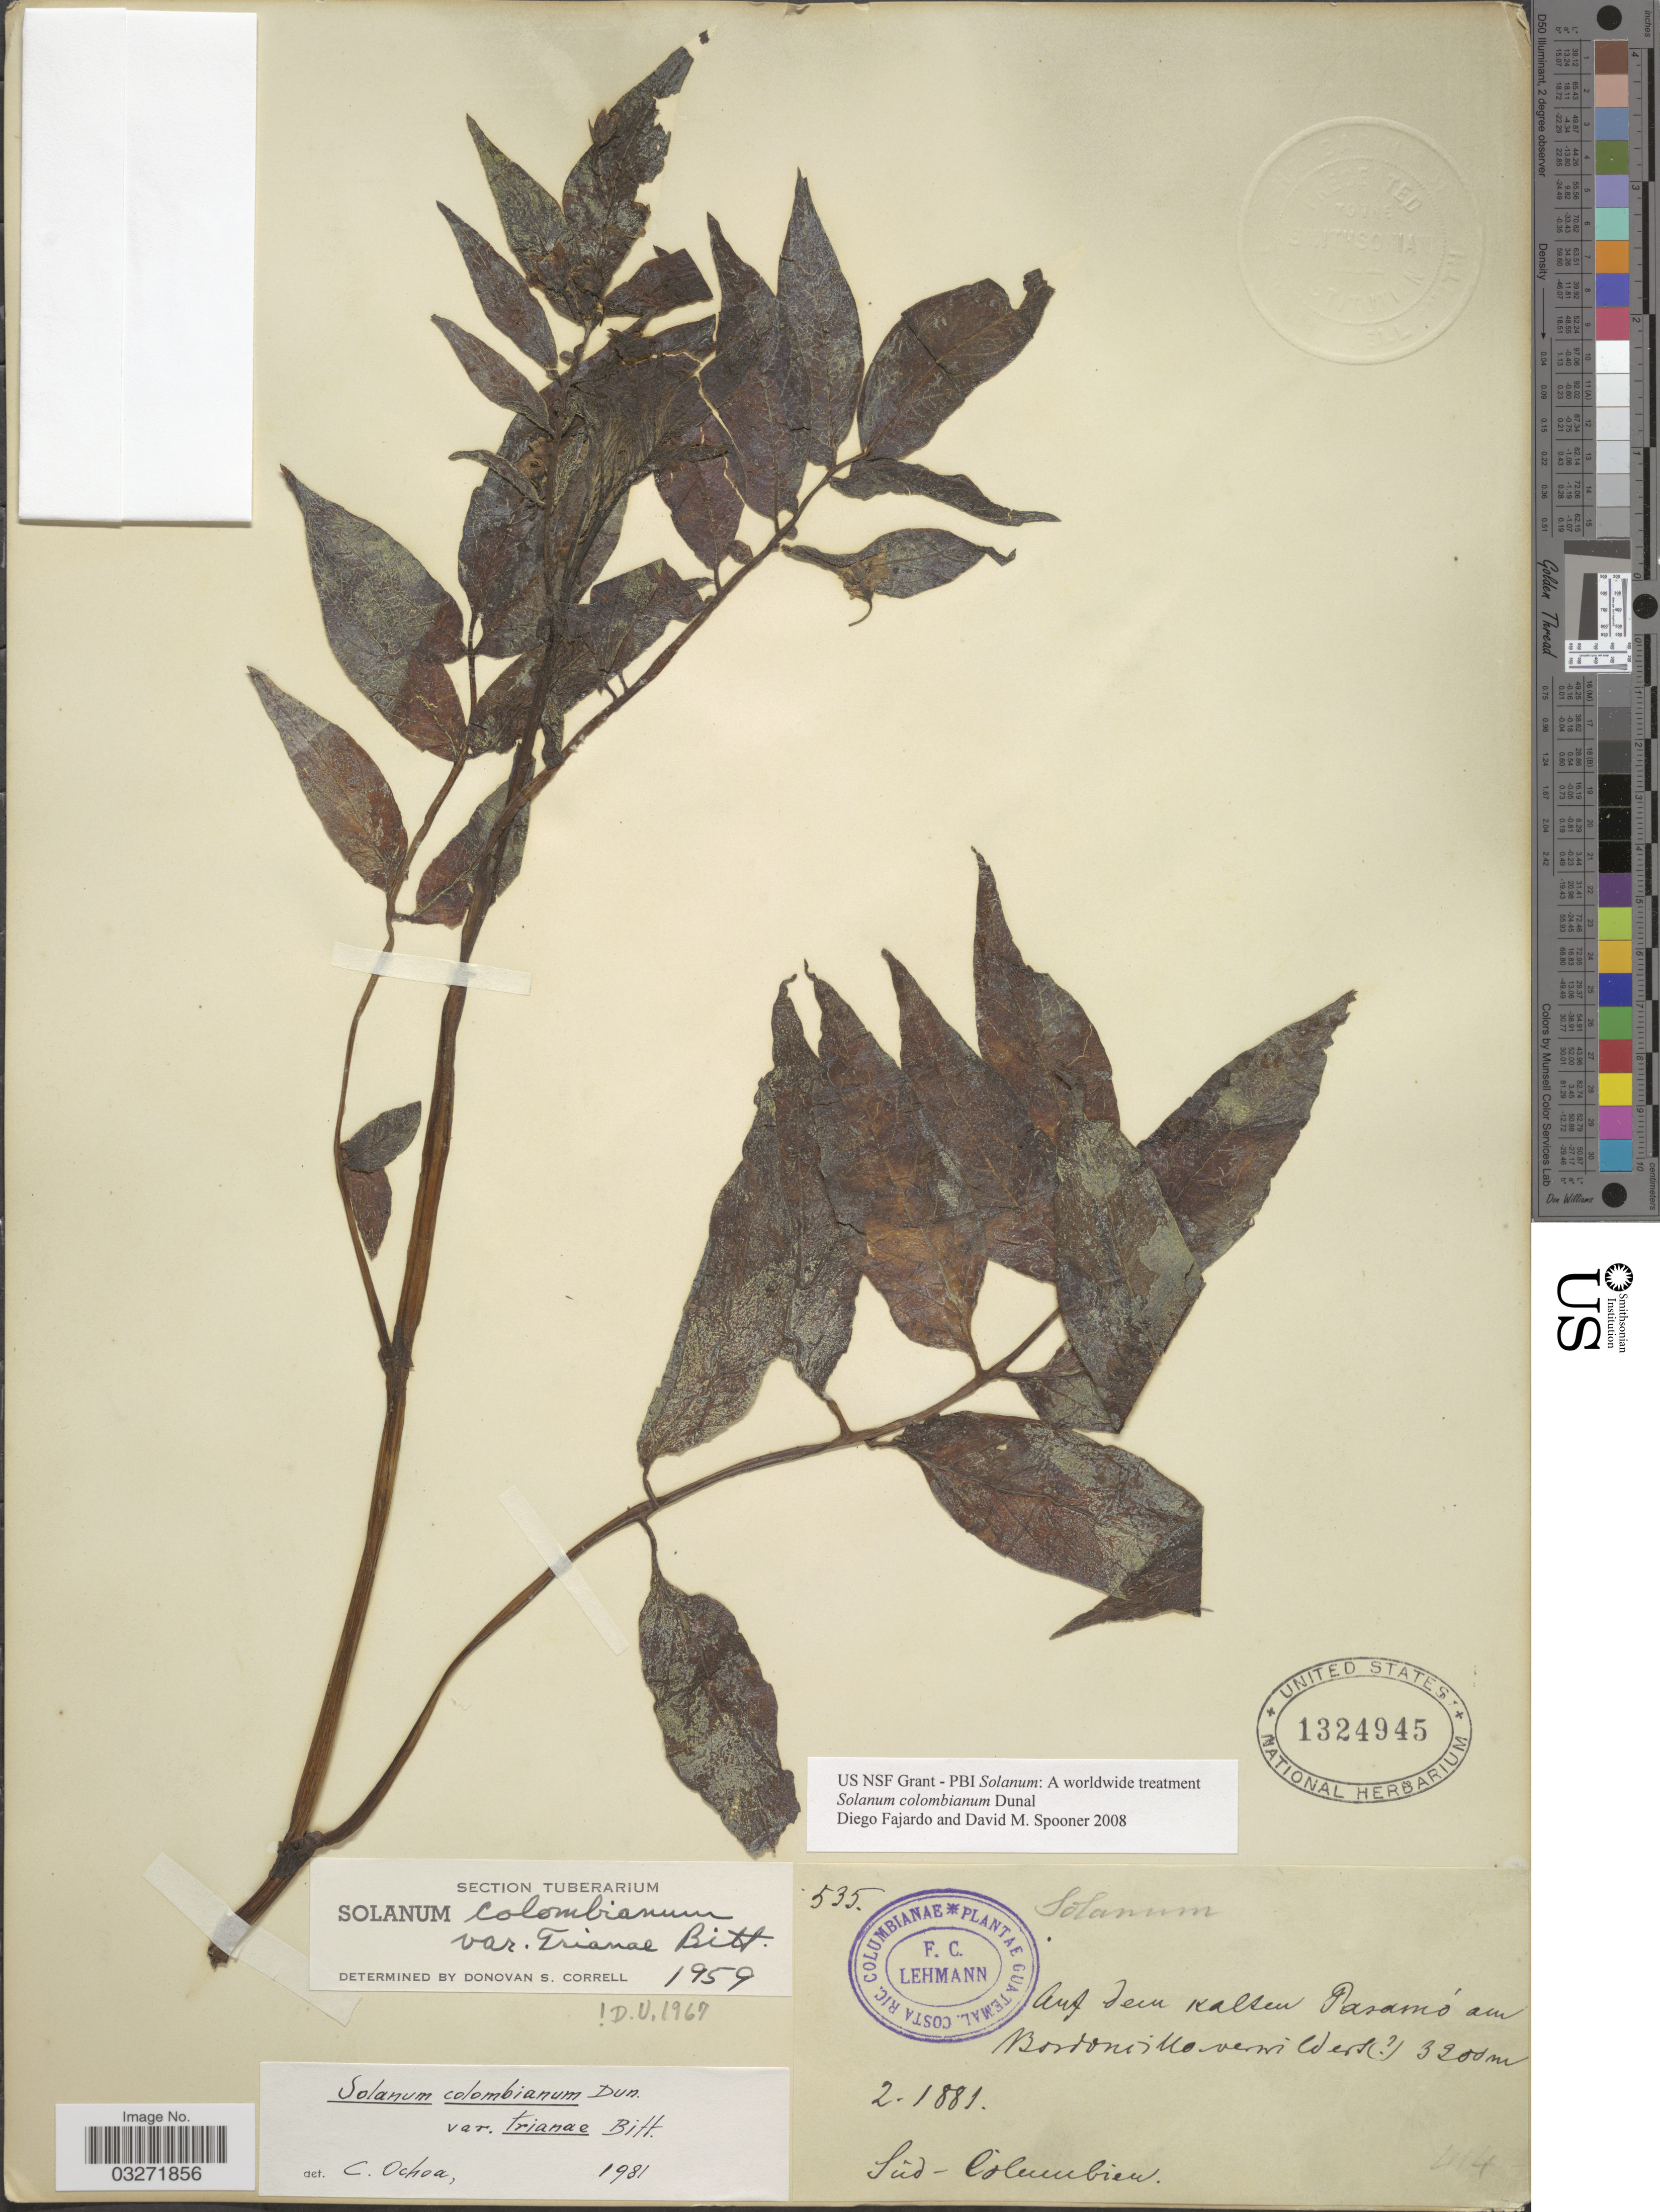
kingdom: Plantae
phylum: Tracheophyta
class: Magnoliopsida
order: Solanales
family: Solanaceae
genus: Solanum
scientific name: Solanum colombianum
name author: Dunal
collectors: F. C. Lehmann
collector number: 535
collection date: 1881-02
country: Colombia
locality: Auf dem kalten Paramó am Bordoncillo verwildert. Süd-Columbien.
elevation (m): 3200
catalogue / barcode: US 1324945